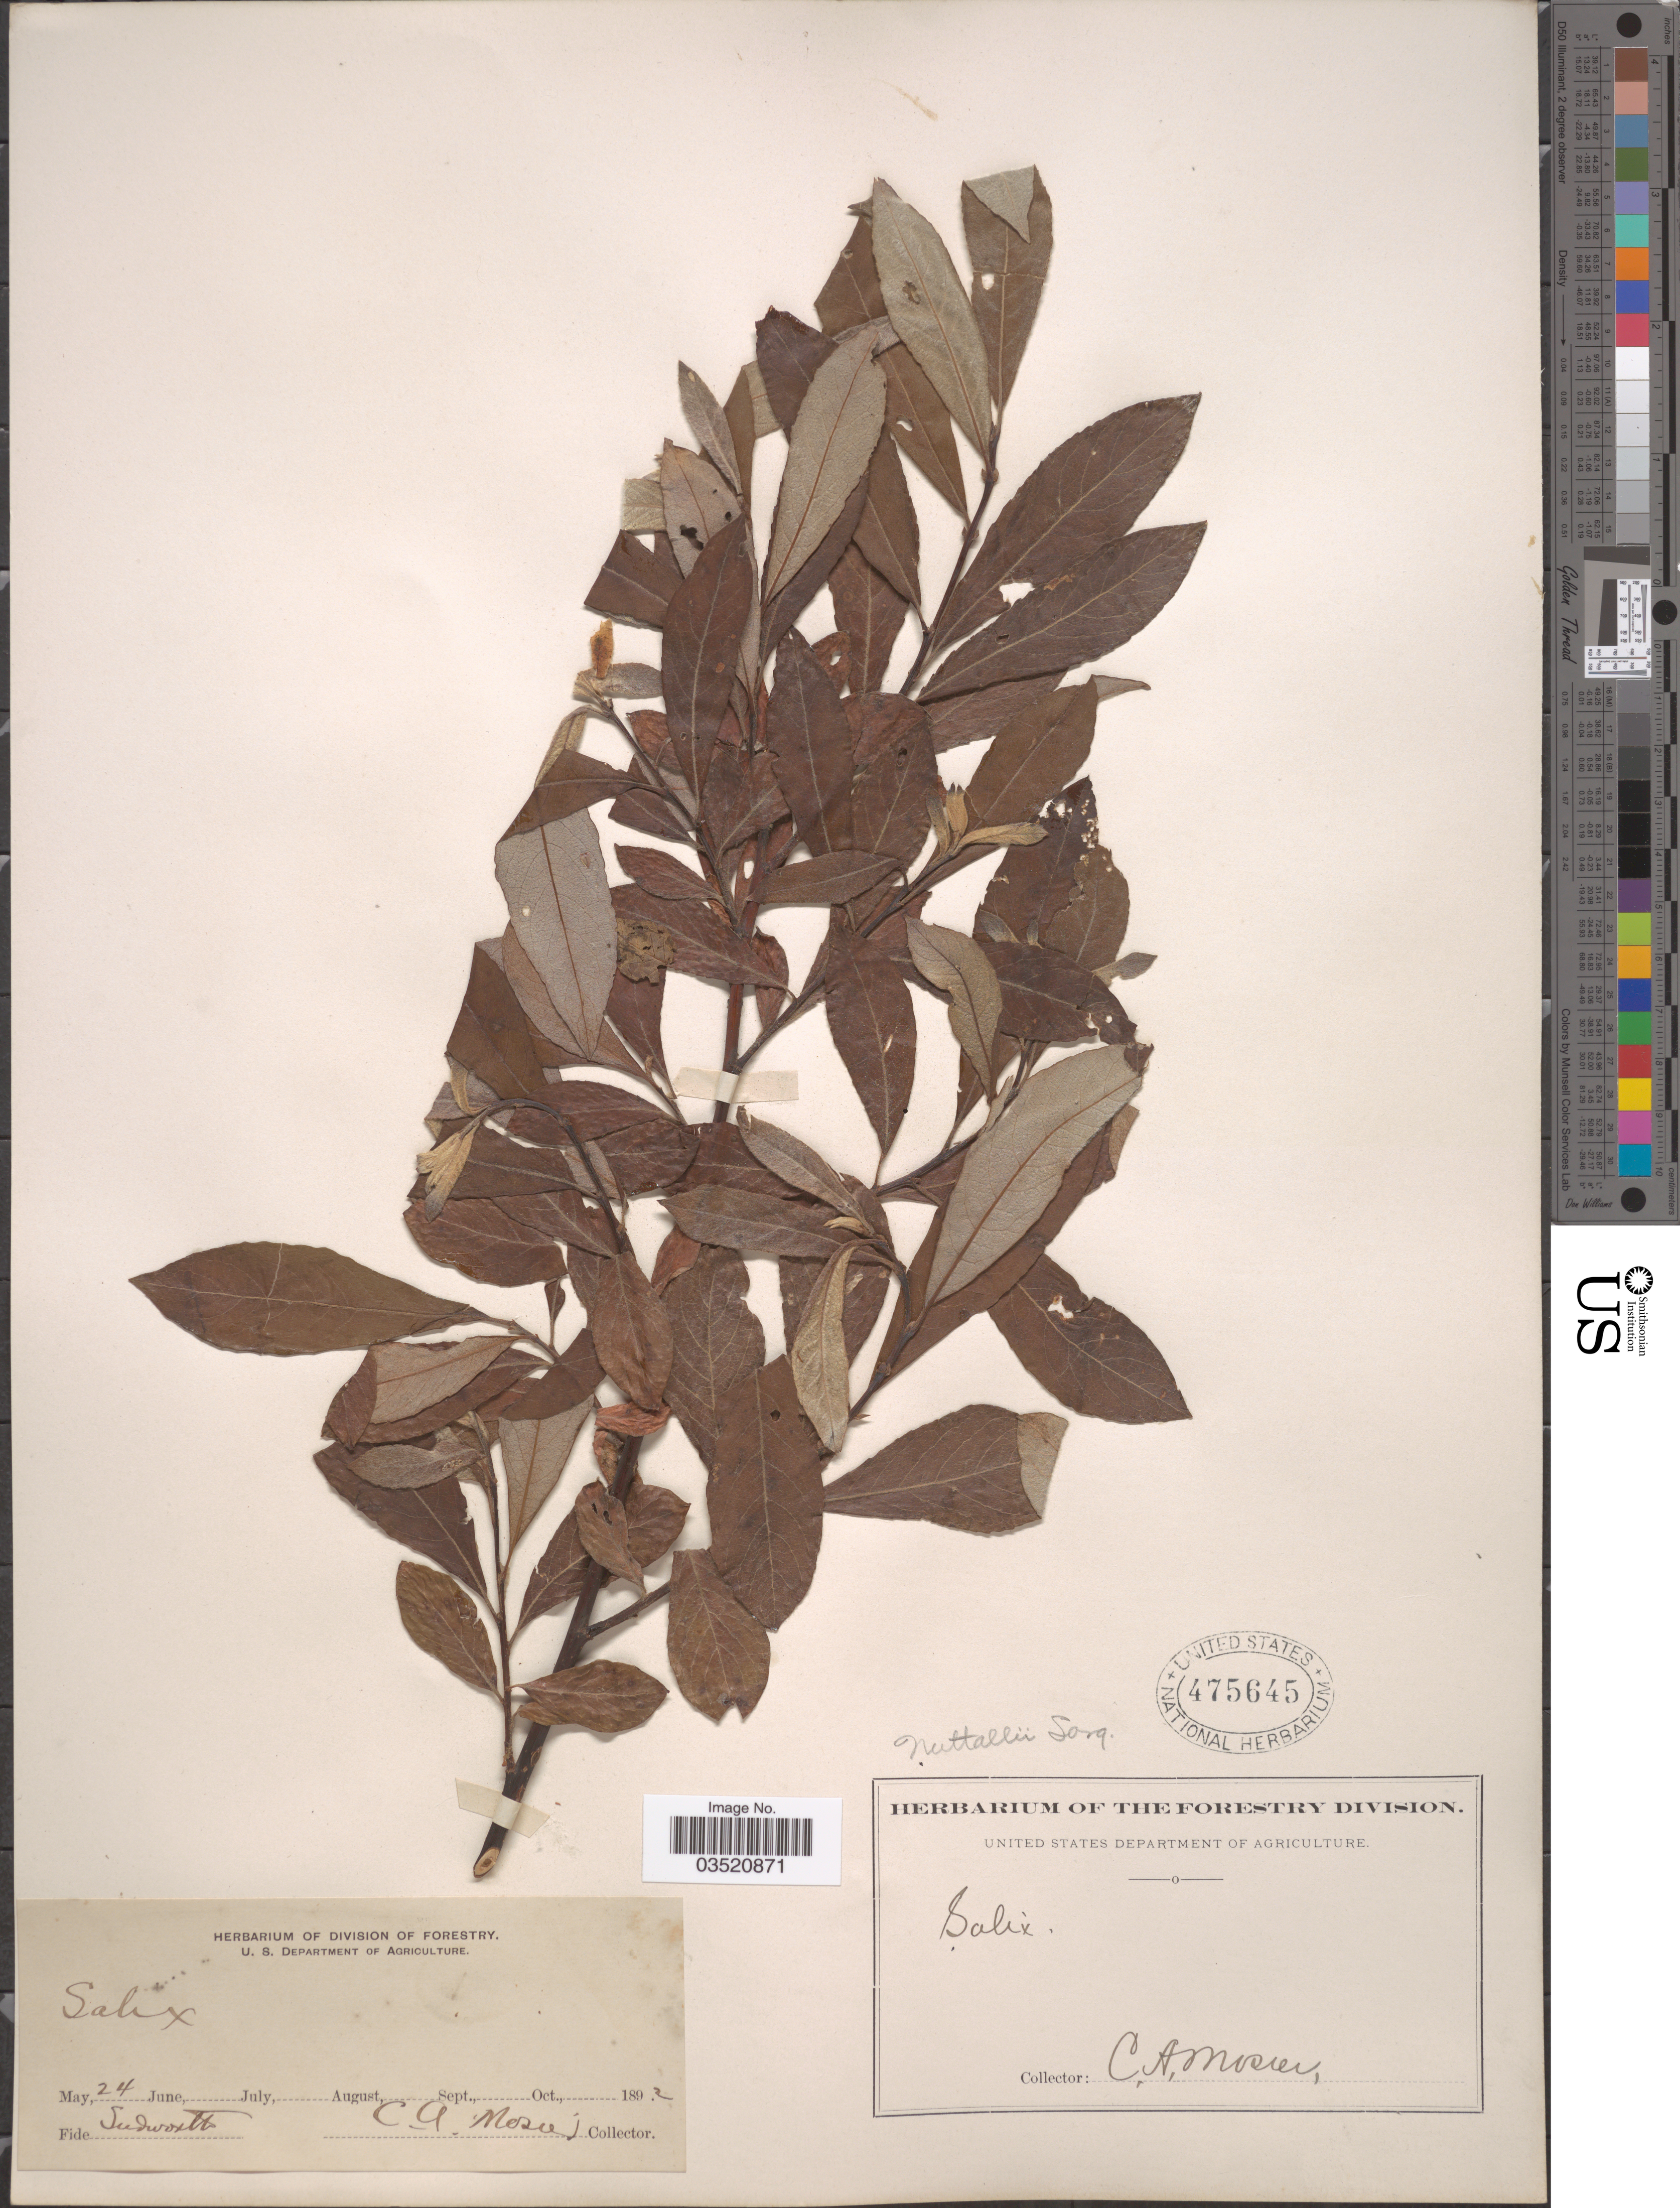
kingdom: Plantae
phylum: Tracheophyta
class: Magnoliopsida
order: Malpighiales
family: Salicaceae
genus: Salix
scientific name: Salix scouleriana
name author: Barratt ex Hook.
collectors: C. A. Mosier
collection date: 1892-05-24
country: United States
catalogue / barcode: US 475645